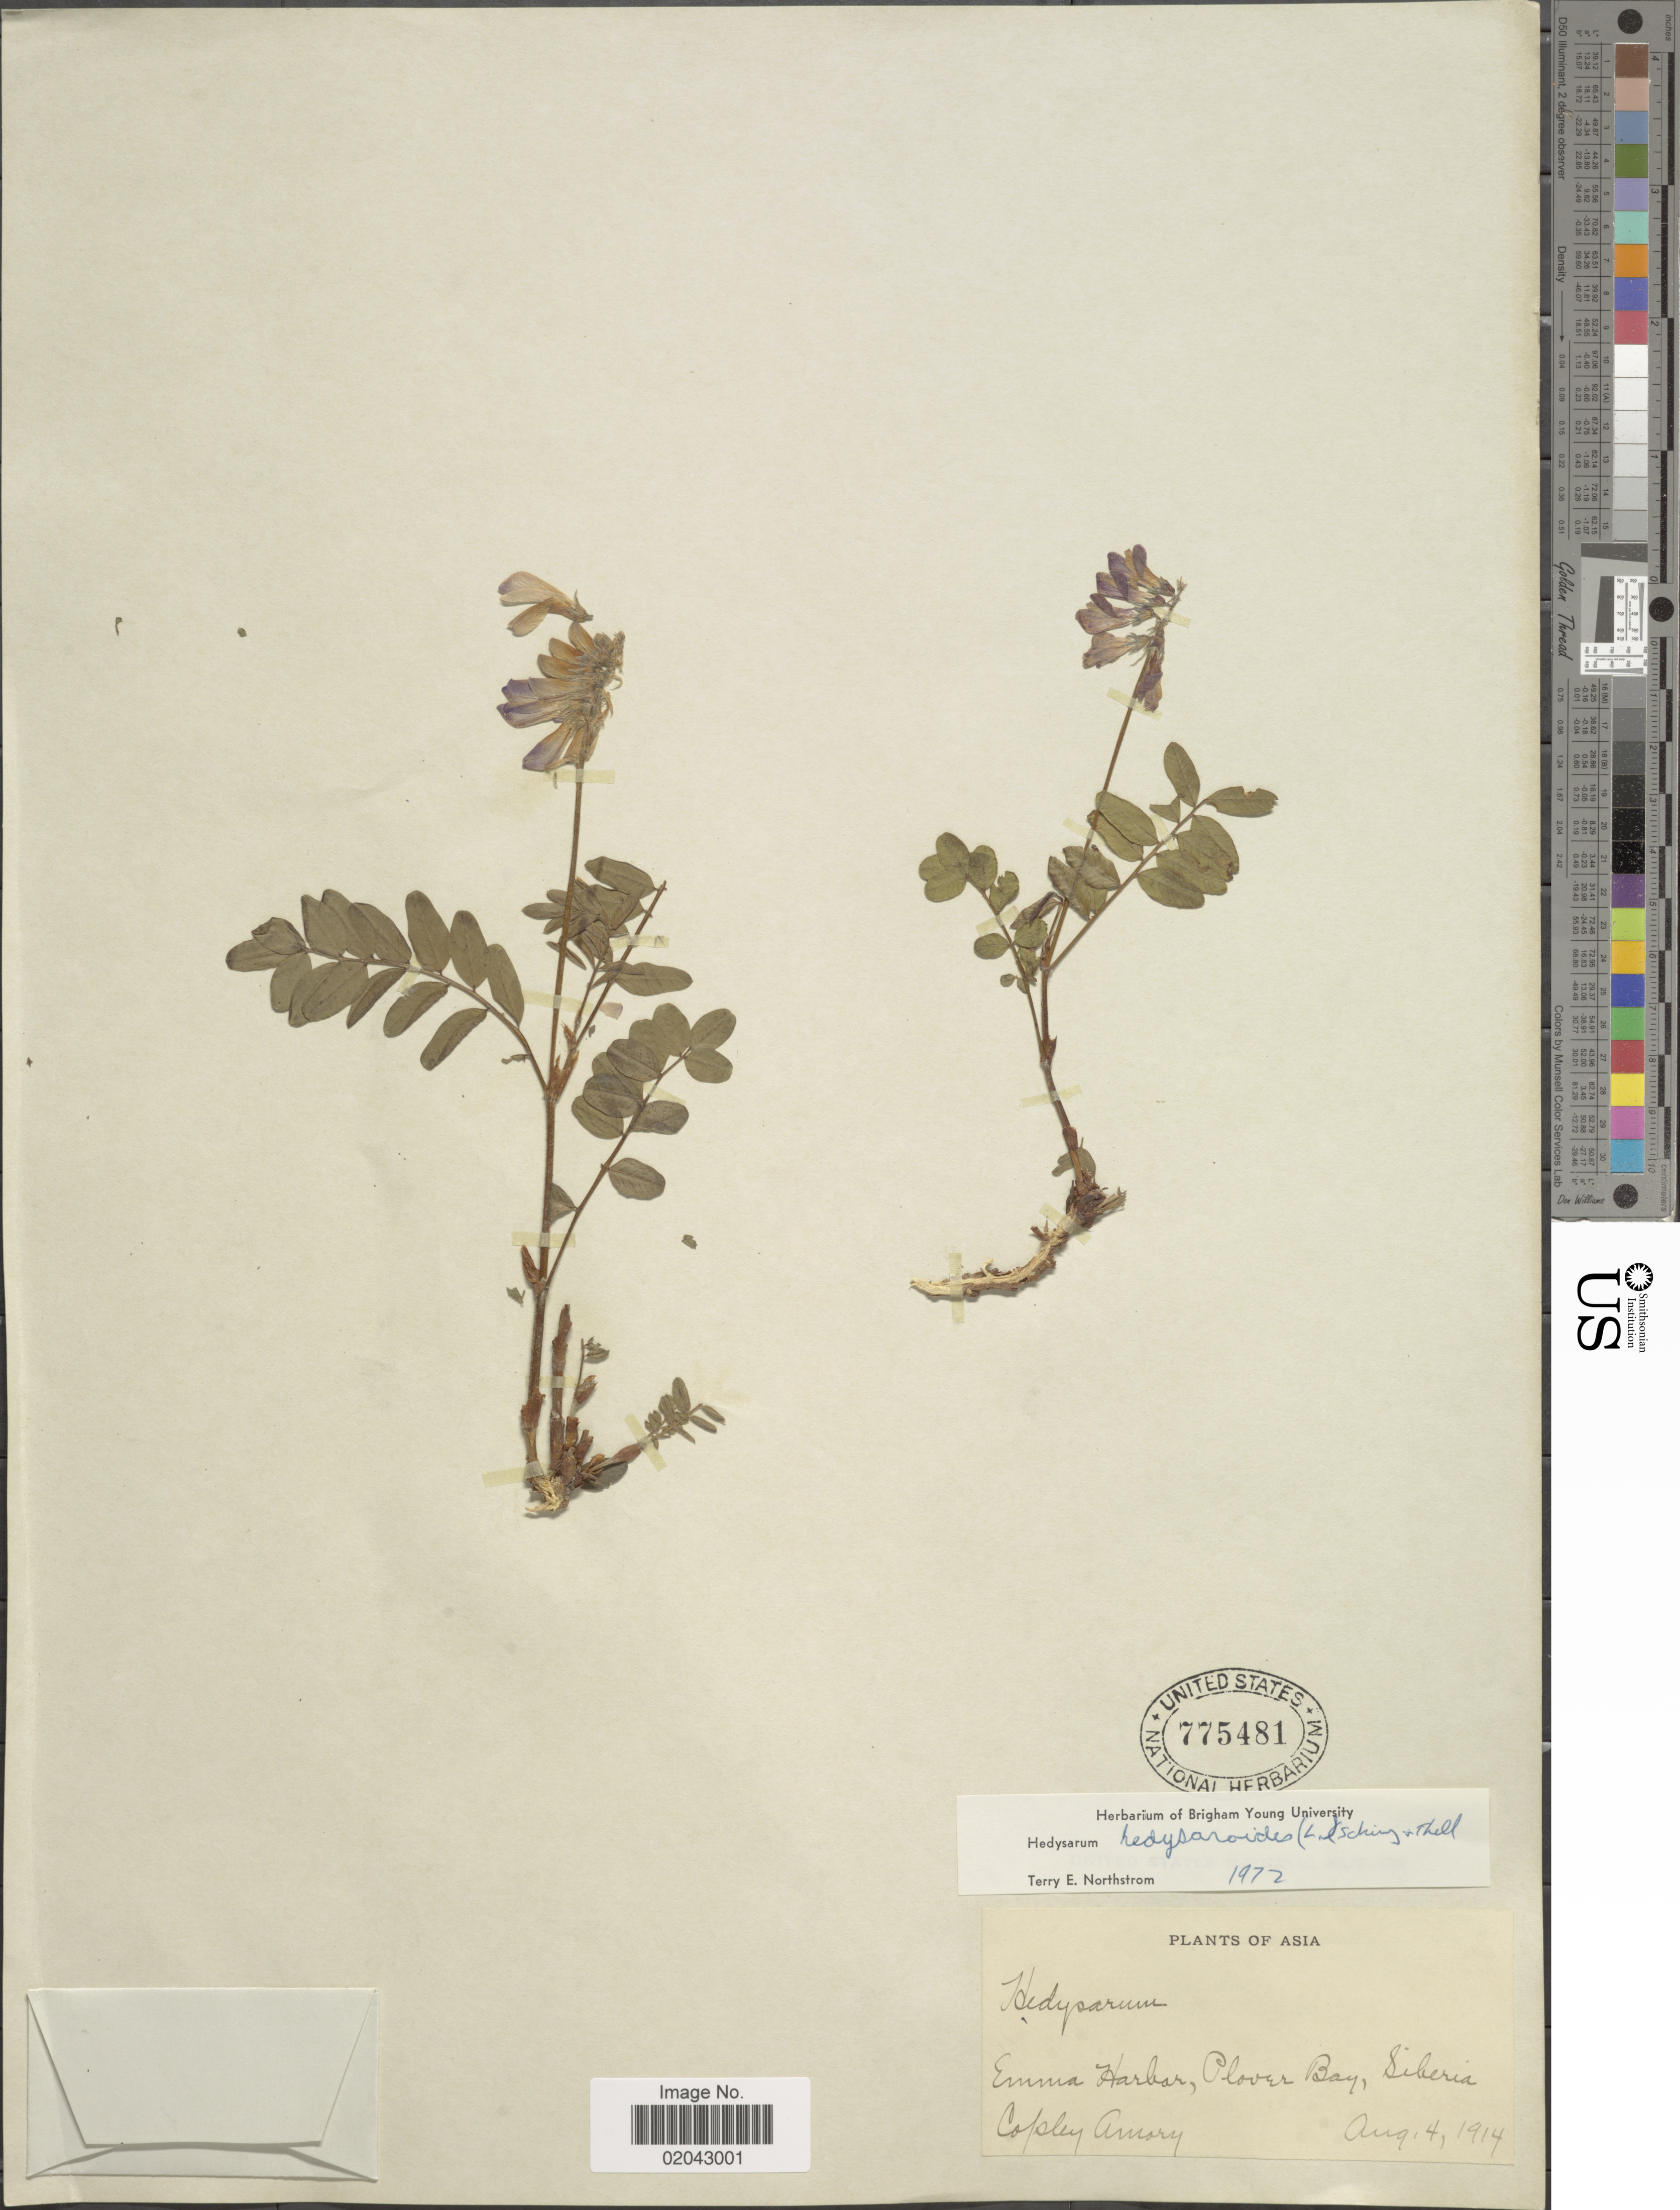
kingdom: Plantae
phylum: Tracheophyta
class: Magnoliopsida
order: Fabales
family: Fabaceae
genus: Hedysarum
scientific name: Hedysarum hedysaroides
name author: (L.) Schinz & Thell.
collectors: C. Amory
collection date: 1914-08-04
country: Russian Federation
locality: Asia, Emma Harbor, Plover Bay, Siberia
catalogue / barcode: US 775481